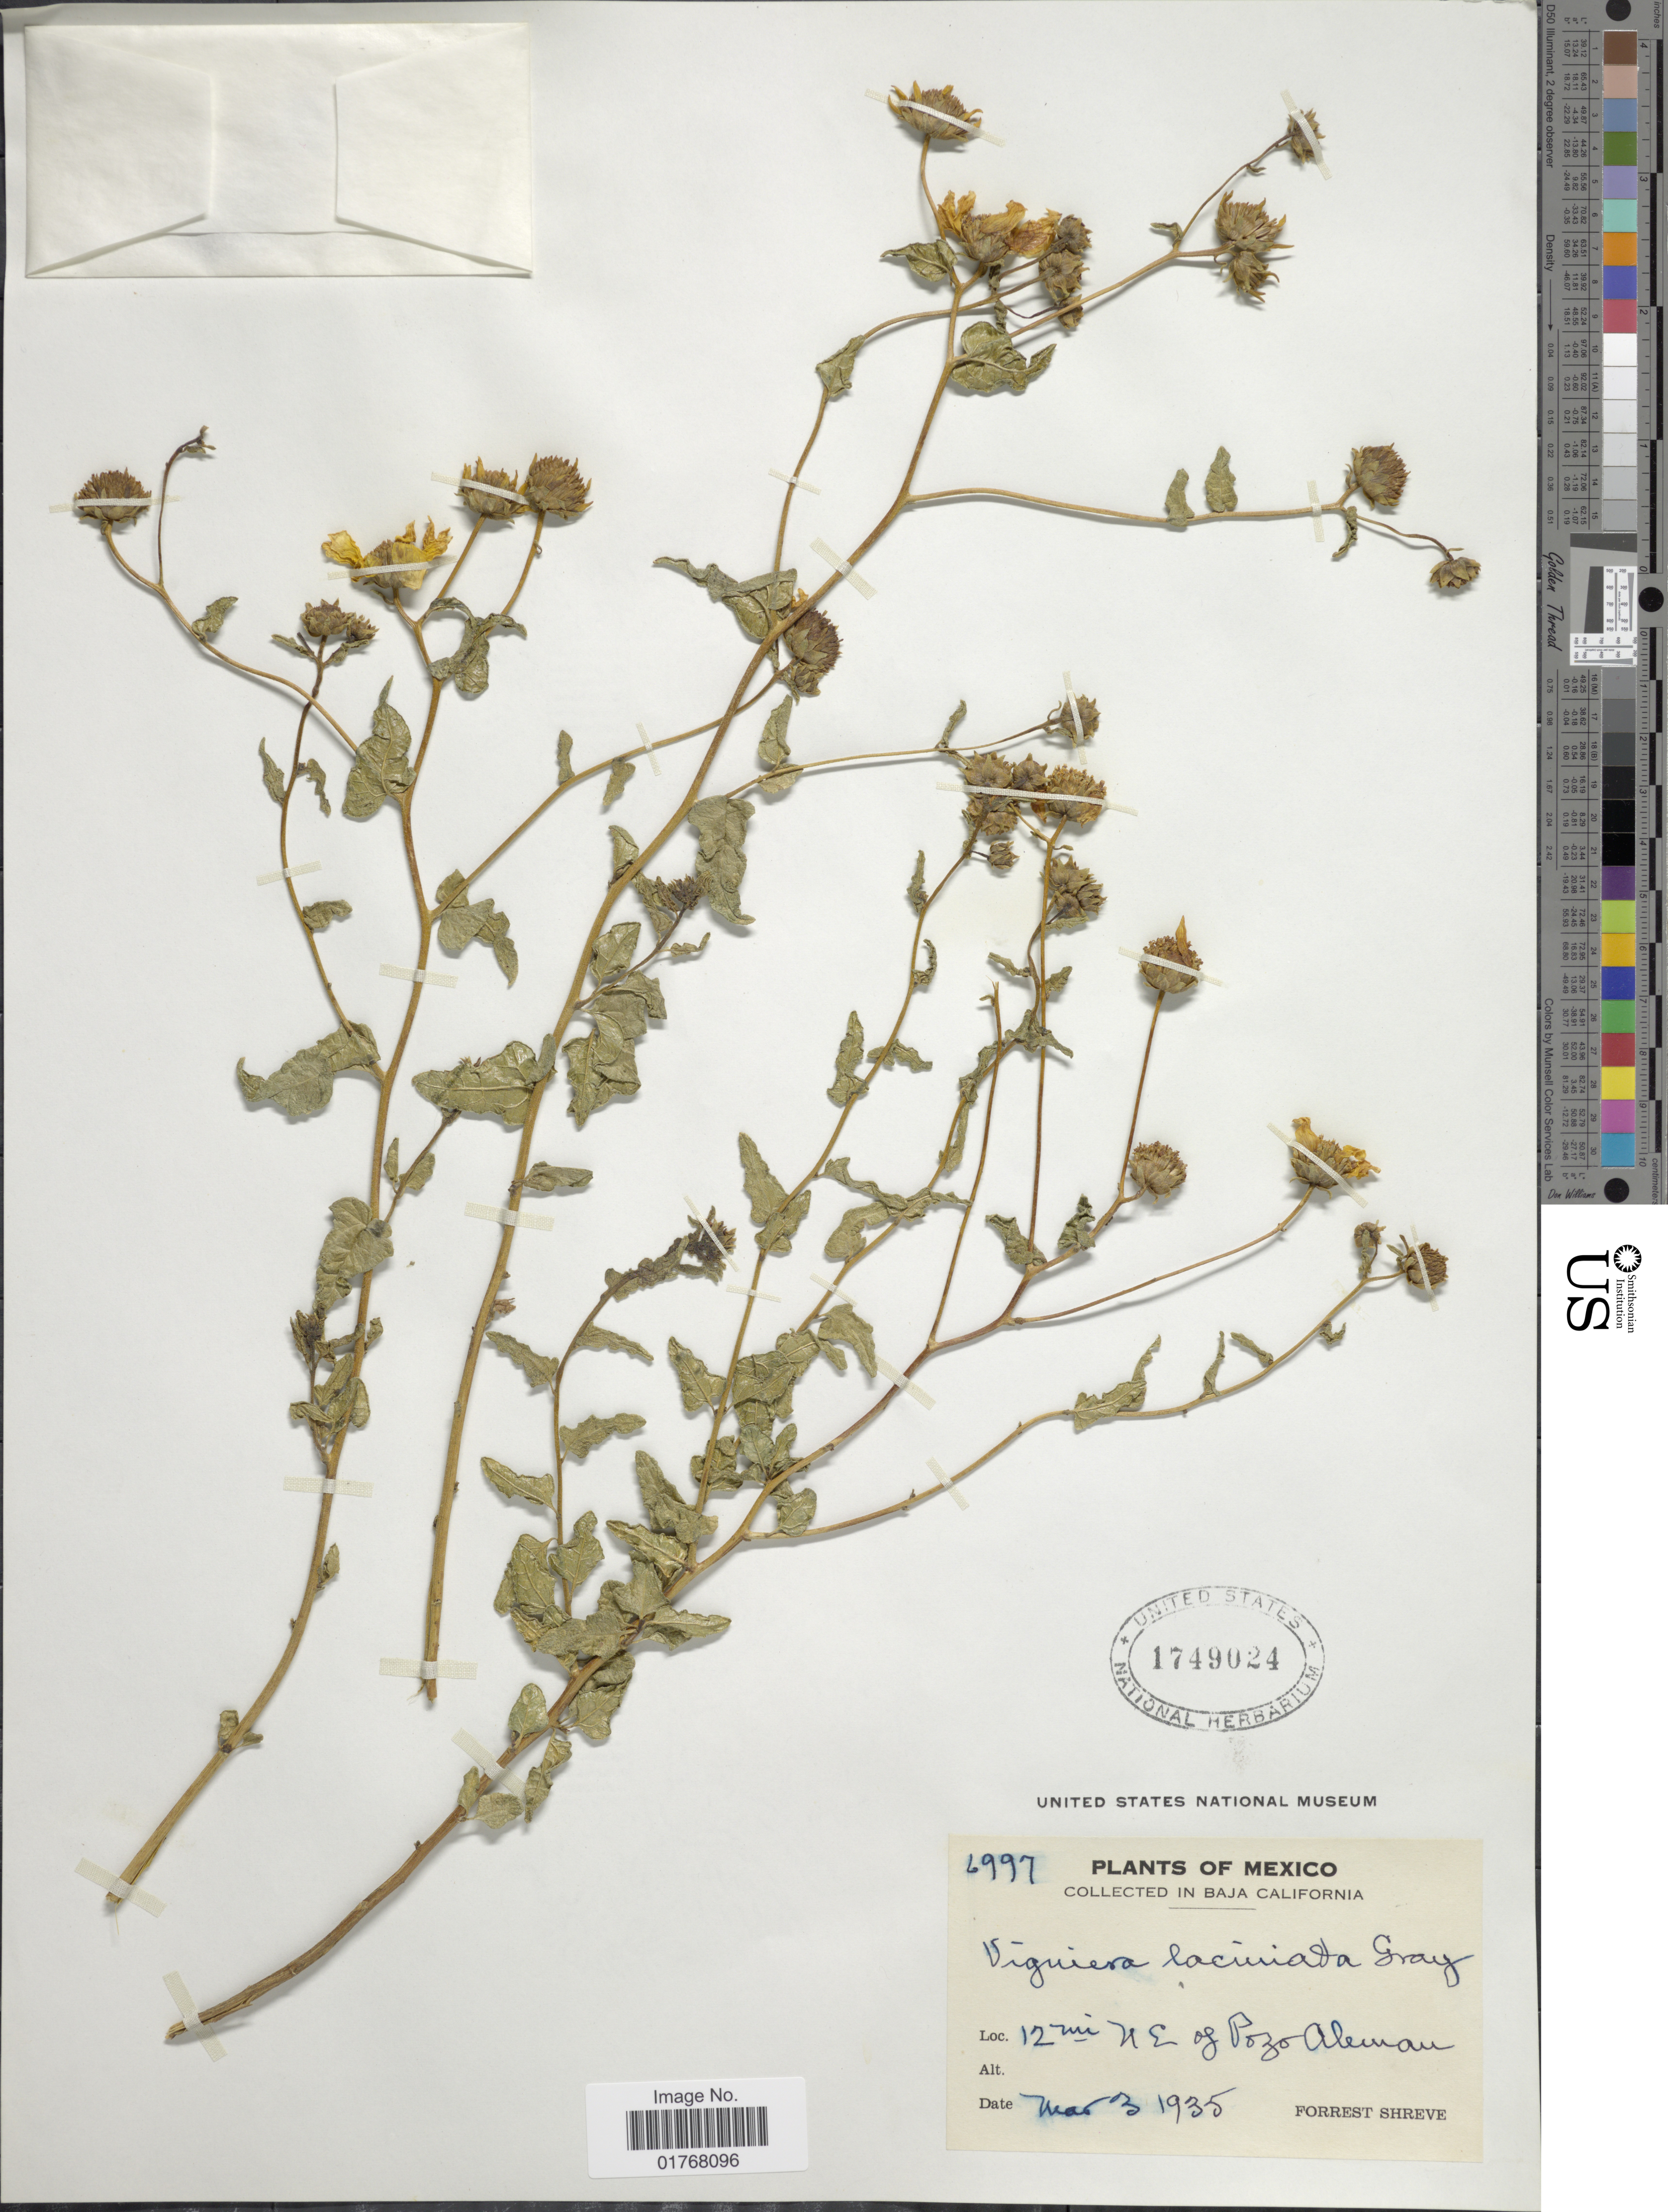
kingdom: Plantae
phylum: Tracheophyta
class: Magnoliopsida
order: Asterales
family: Asteraceae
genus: Viguiera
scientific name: Viguiera laciniata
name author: A. Gray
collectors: F. Shreve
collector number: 6997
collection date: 1935-03-03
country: Mexico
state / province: Baja California Sur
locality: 12 mi NE of Pozo Aleman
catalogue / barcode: US 1749024